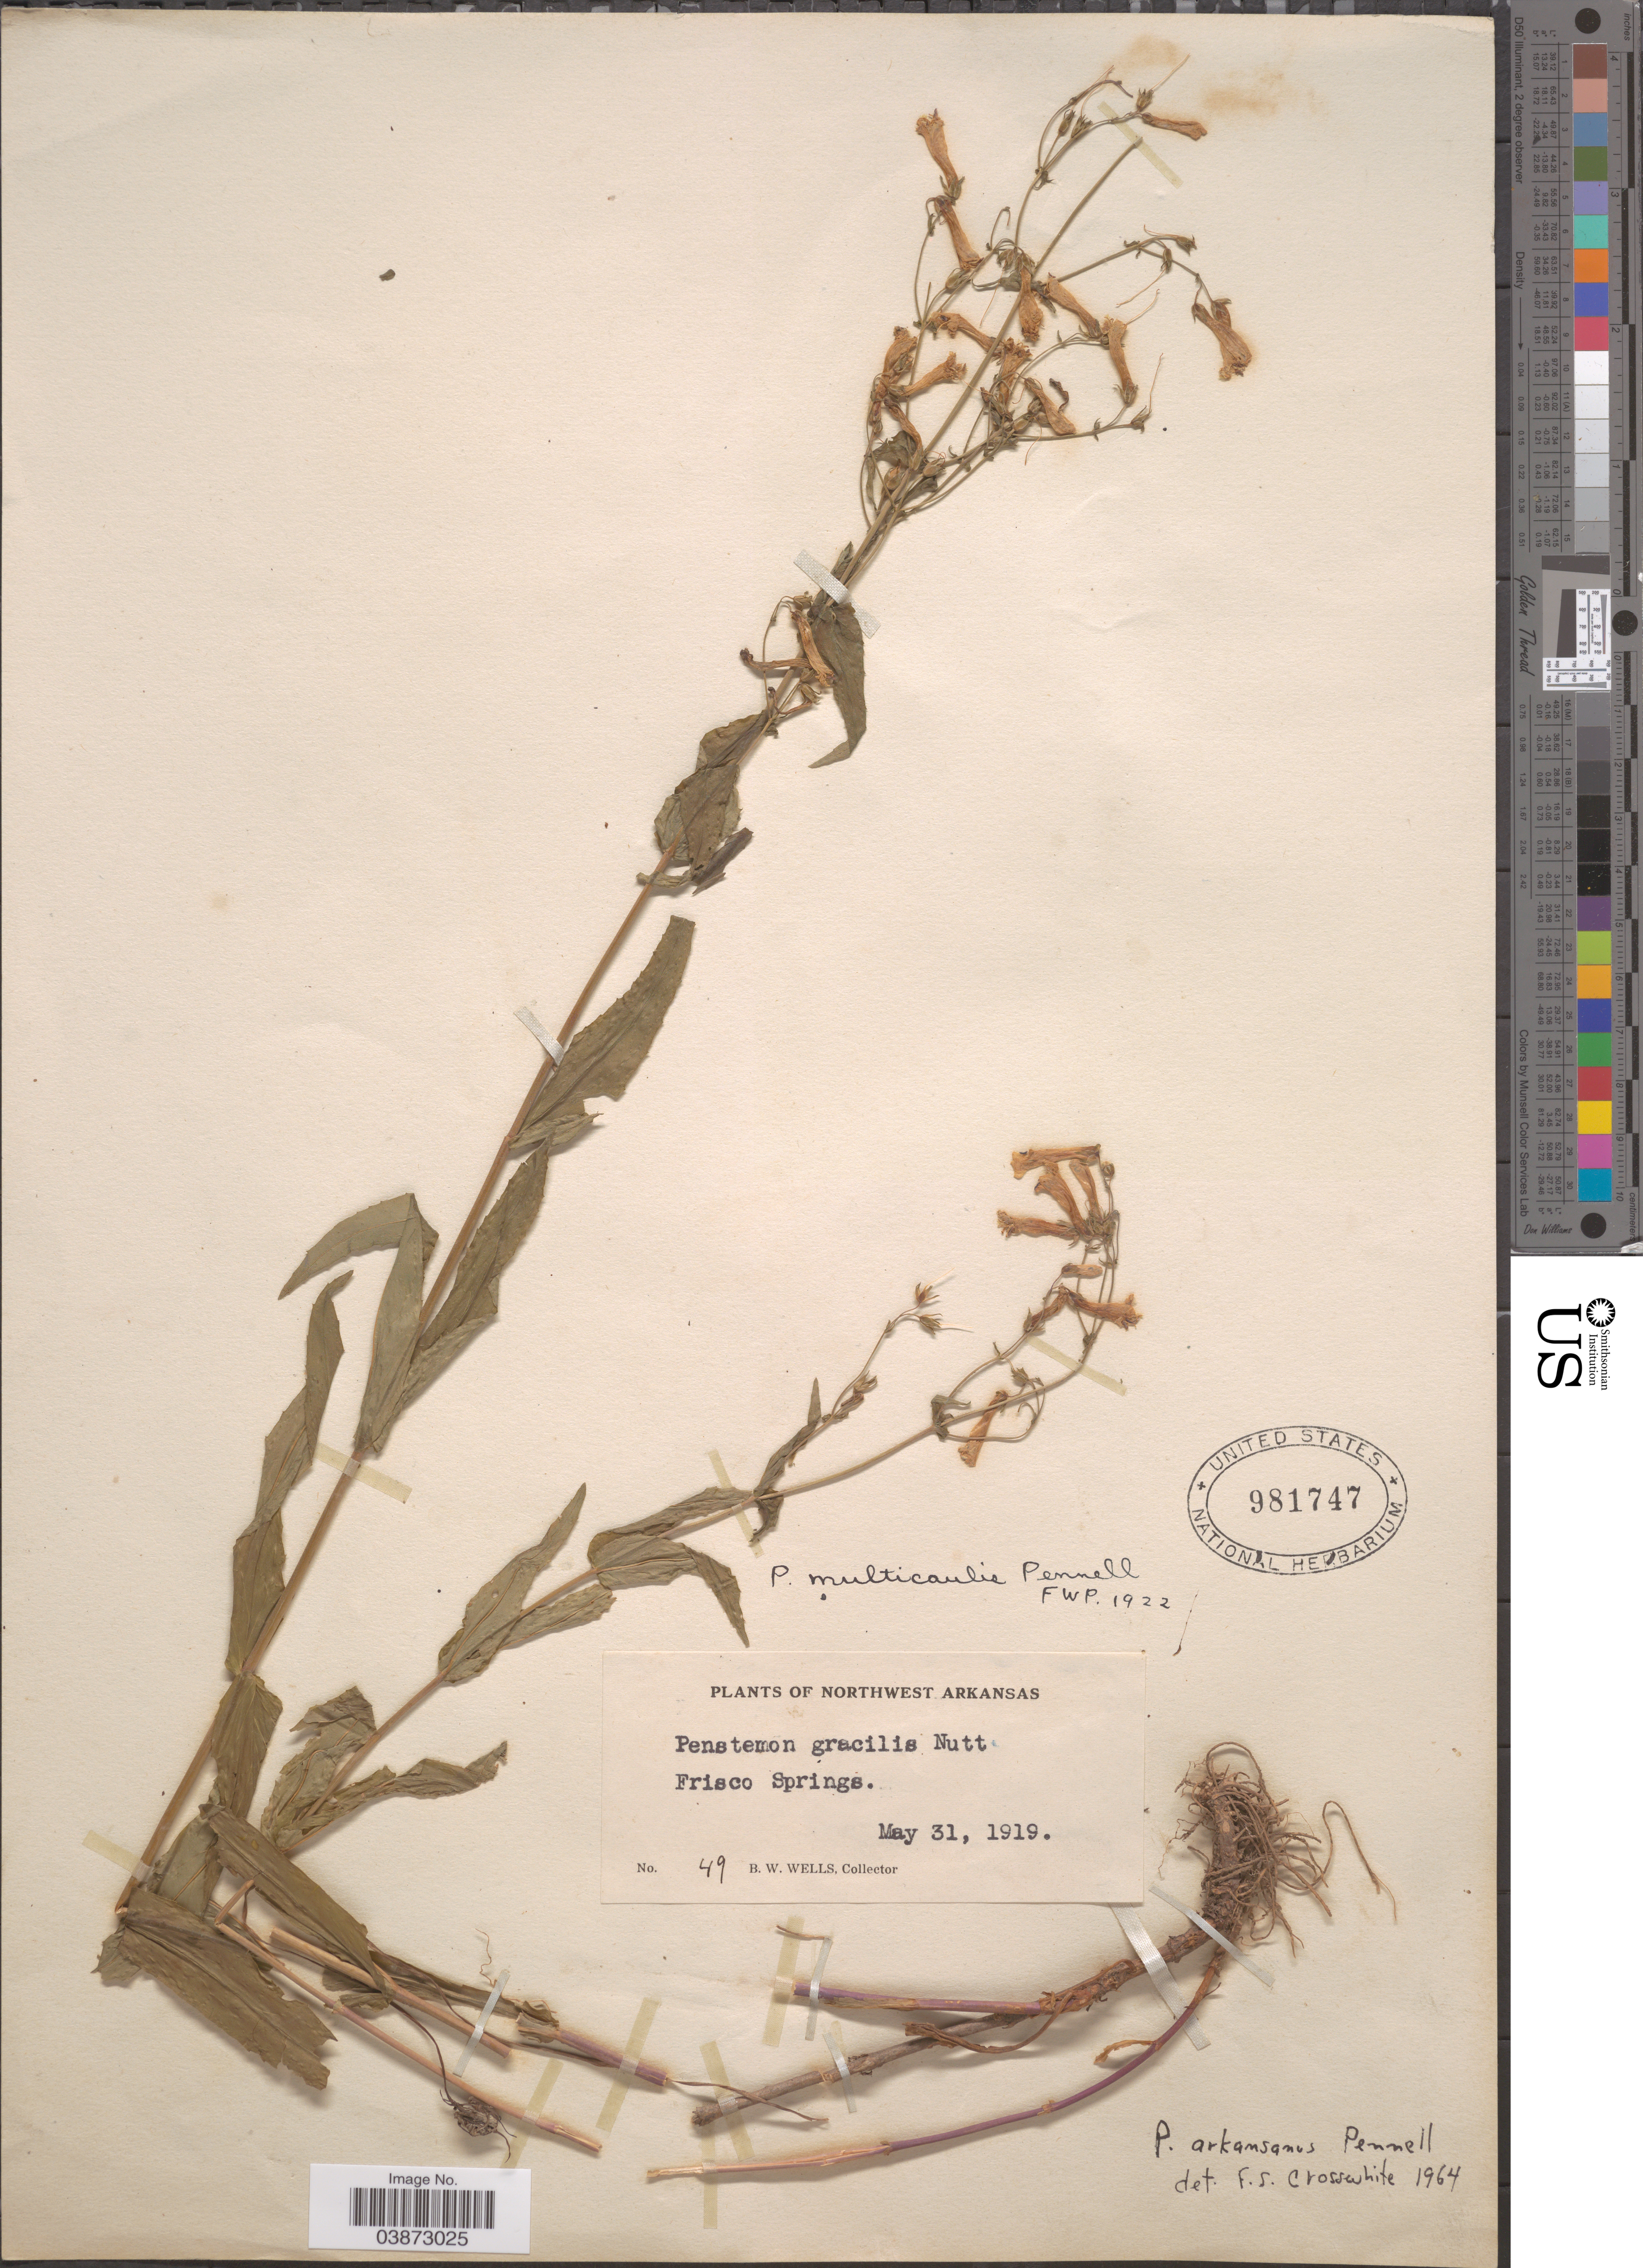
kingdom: Plantae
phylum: Tracheophyta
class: Magnoliopsida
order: Lamiales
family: Plantaginaceae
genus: Penstemon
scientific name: Penstemon arkansanus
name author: Pennell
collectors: B. Wells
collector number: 49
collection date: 1919-05-31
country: United States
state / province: Arkansas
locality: Northwest Arkansas. Frisco Springs.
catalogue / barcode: US 981747